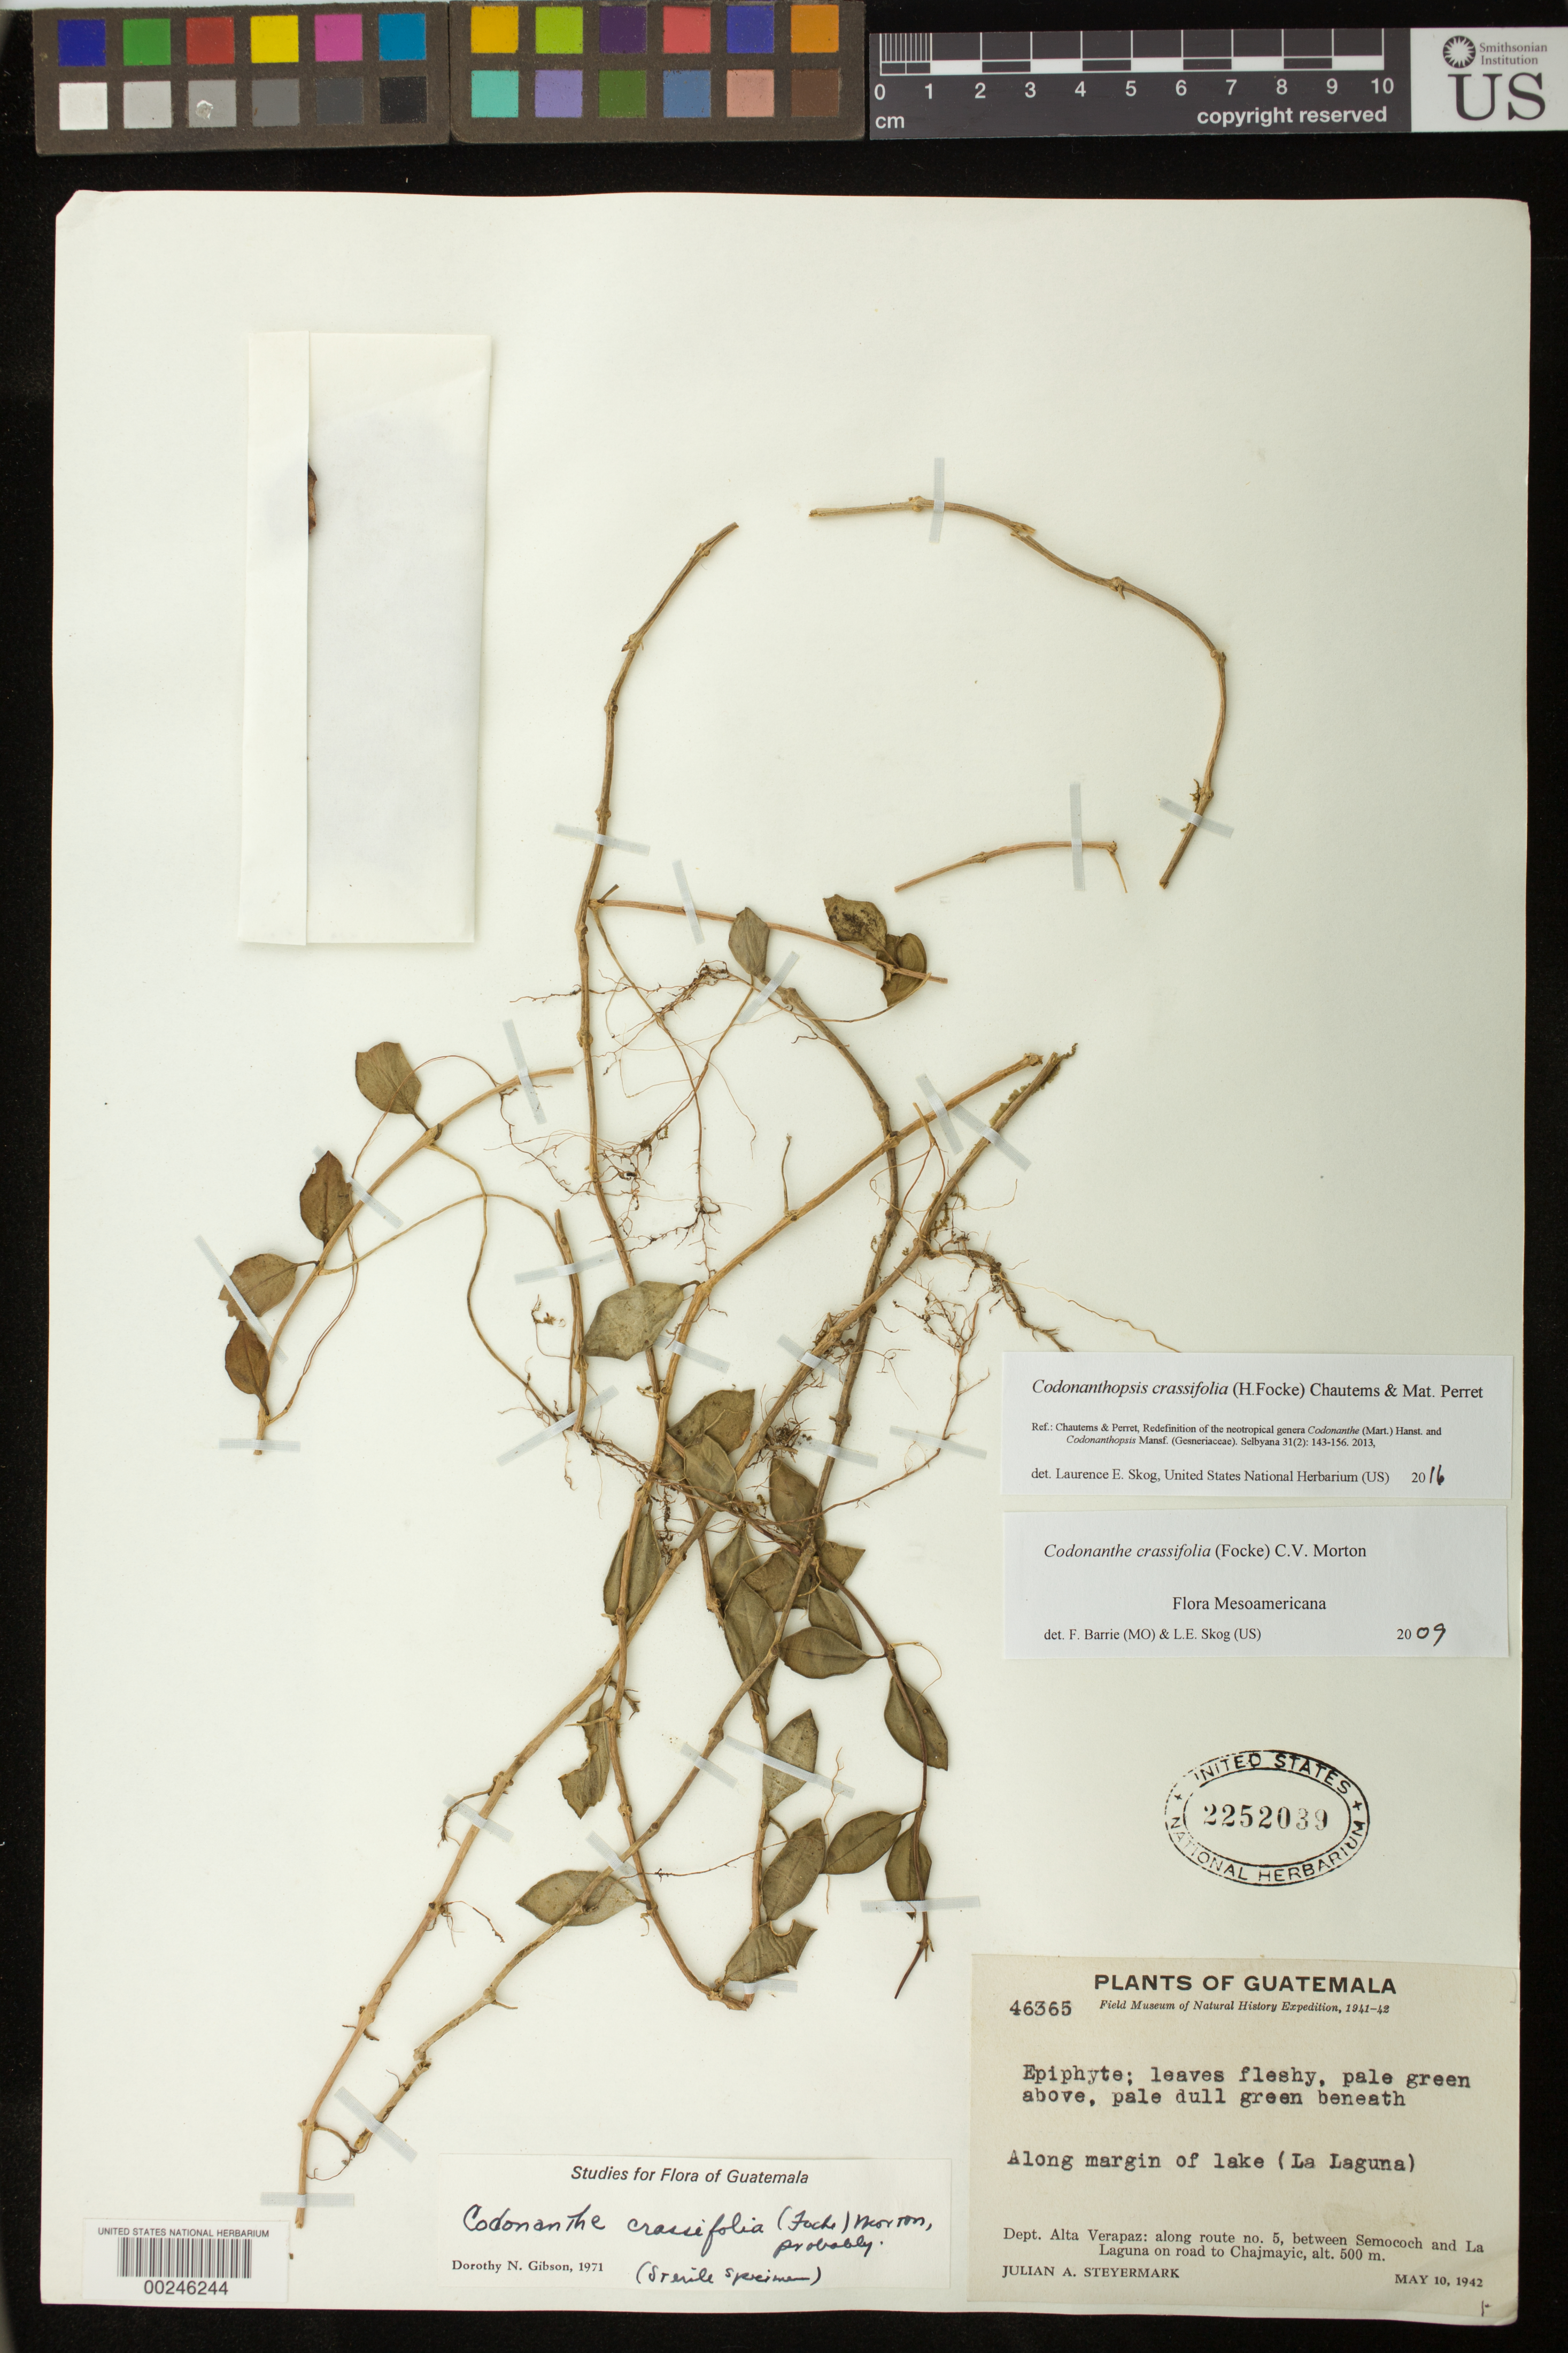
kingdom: Plantae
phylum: Tracheophyta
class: Magnoliopsida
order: Lamiales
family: Gesneriaceae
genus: Codonanthopsis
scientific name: Codonanthopsis crassifolia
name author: (H. Focke) Chautems & Mat.Perret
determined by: Skog, Laurence E.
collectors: J. Steyermark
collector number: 46365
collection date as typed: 10 May 1942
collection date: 1942-05-10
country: Guatemala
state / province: Alta Verapaz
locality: Along route no. 5, between Semococh and La Laguna on road to Chajmayic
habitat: Along margin of lake (La Laguna)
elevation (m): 500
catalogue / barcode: US 2252039